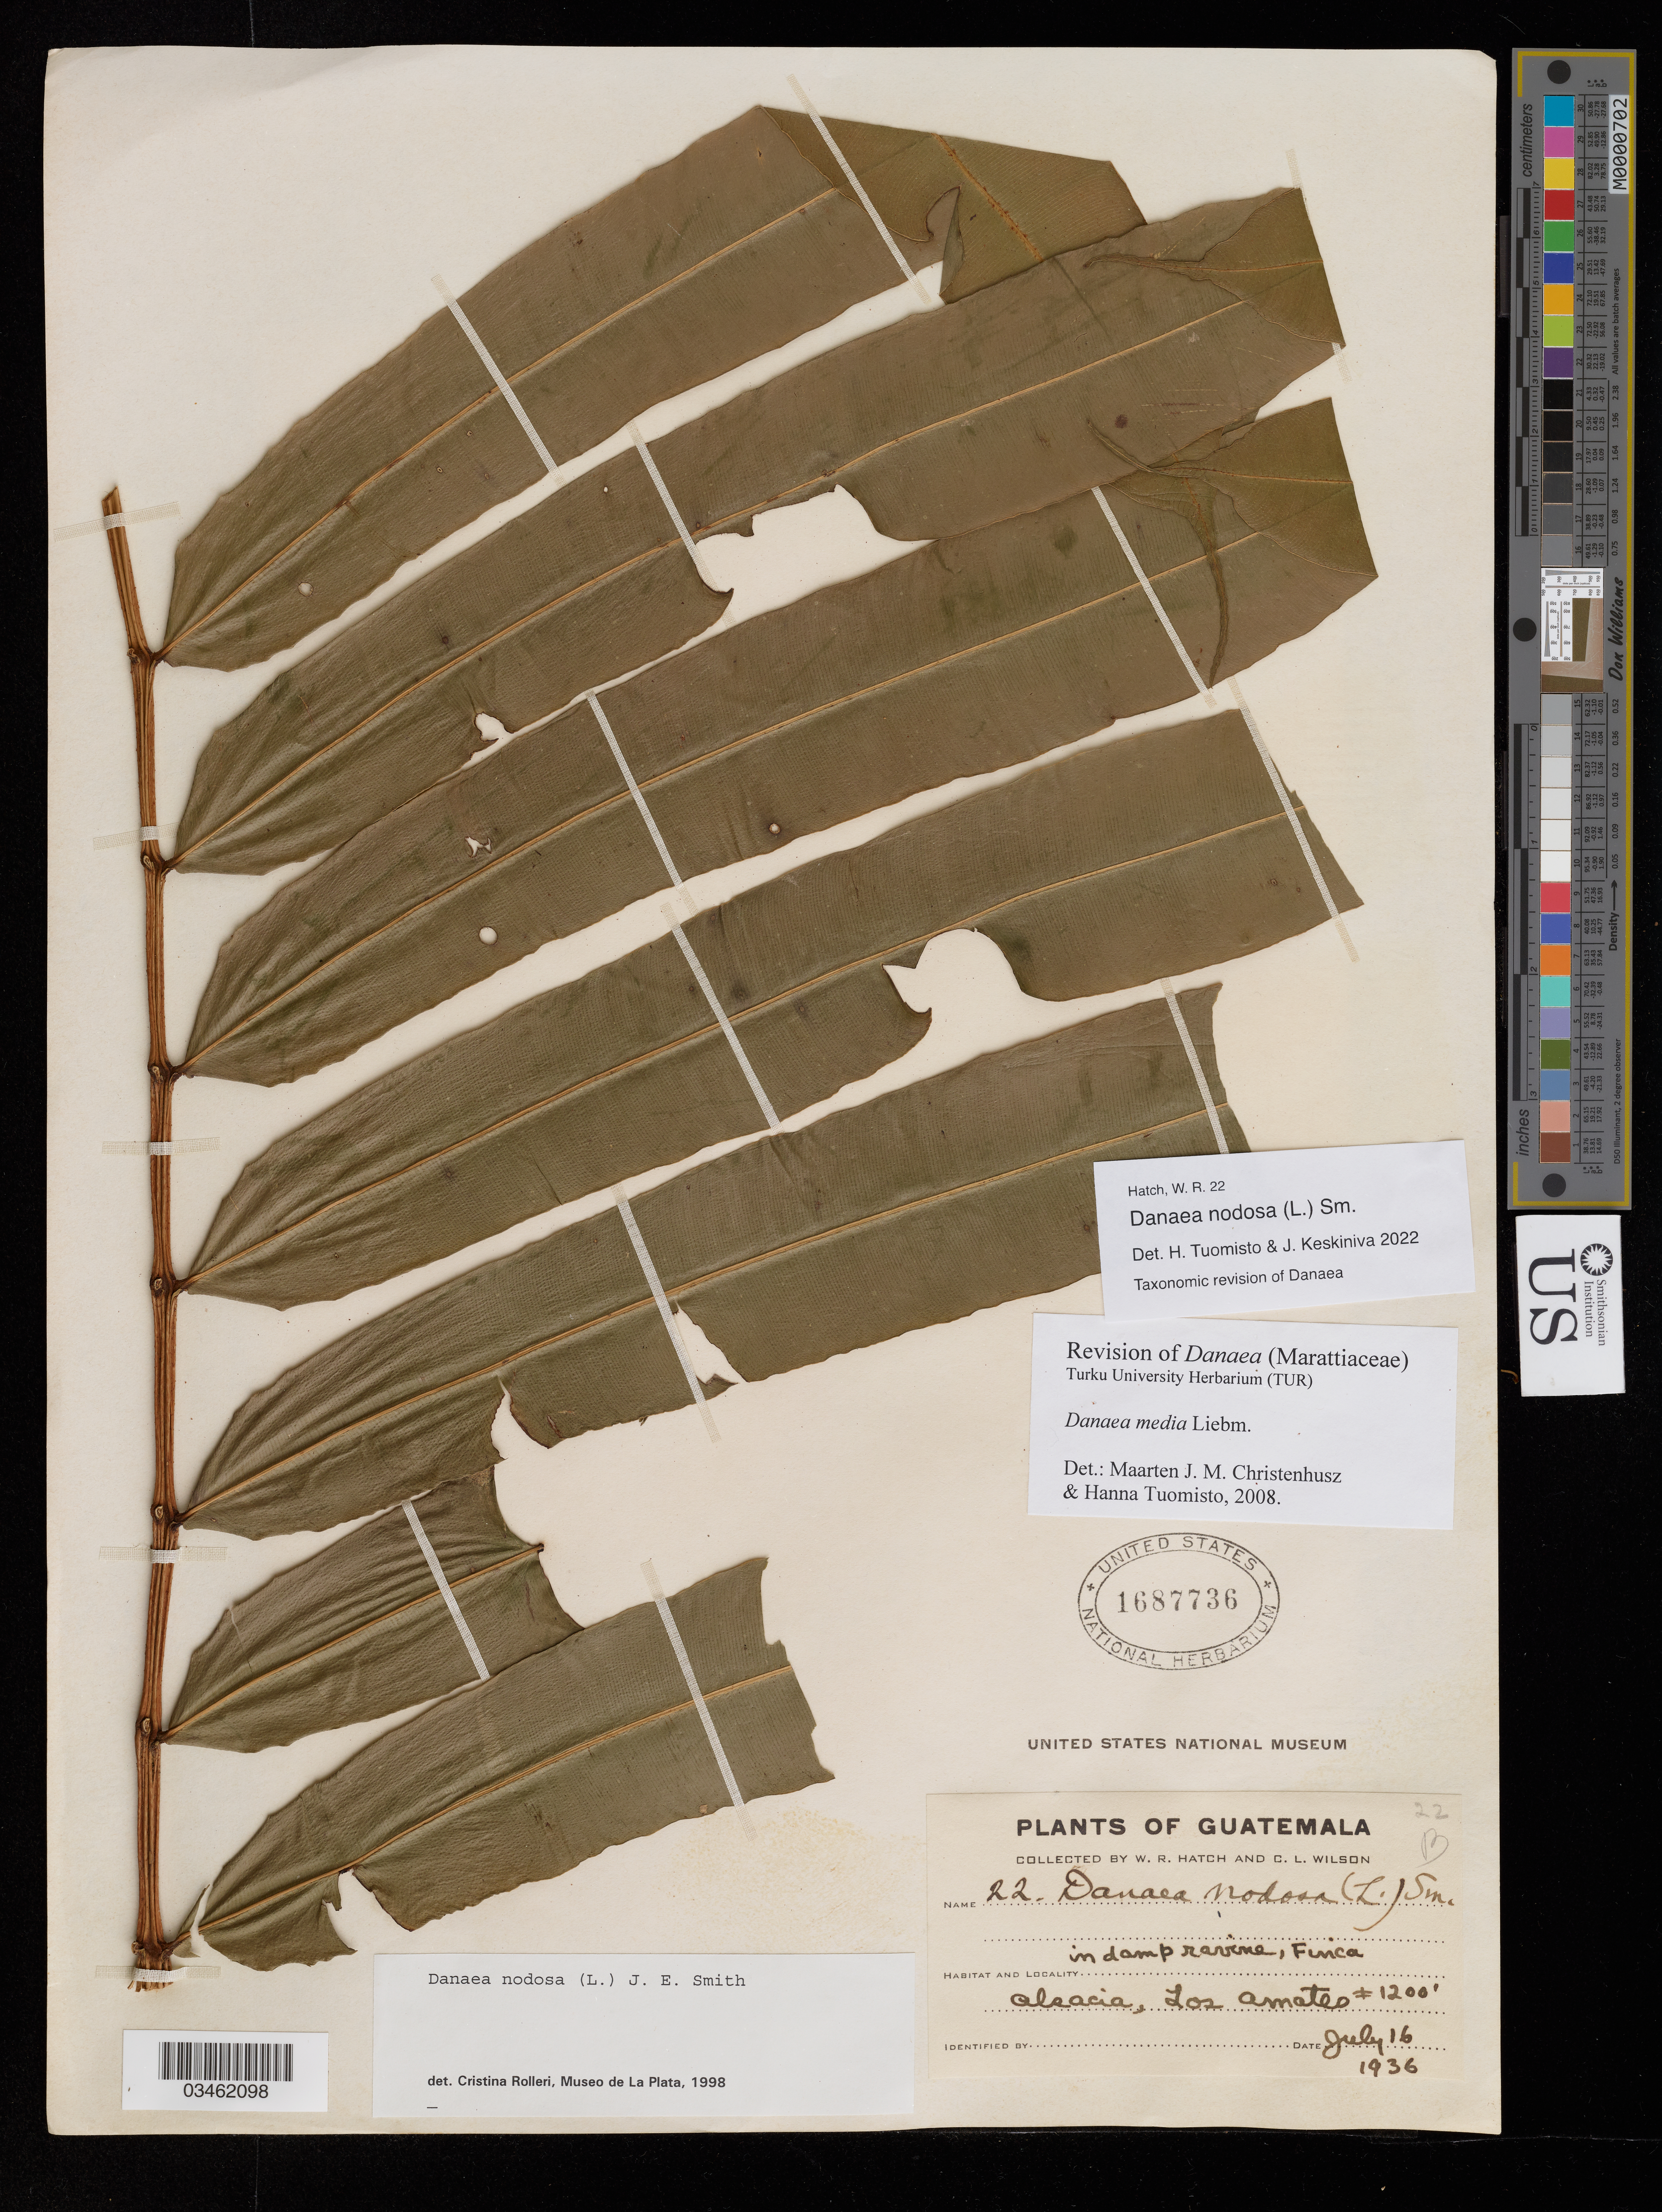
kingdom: Plantae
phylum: Tracheophyta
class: Polypodiopsida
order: Marattiales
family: Marattiaceae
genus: Danaea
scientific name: Danaea nodosa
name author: (L.) Sm.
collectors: W. Hatch & C. L. Wilson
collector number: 22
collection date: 1936-07-16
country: Guatemala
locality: In damp ravine, Finca Alsacia, Los Amates.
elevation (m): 366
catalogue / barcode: US 1687736